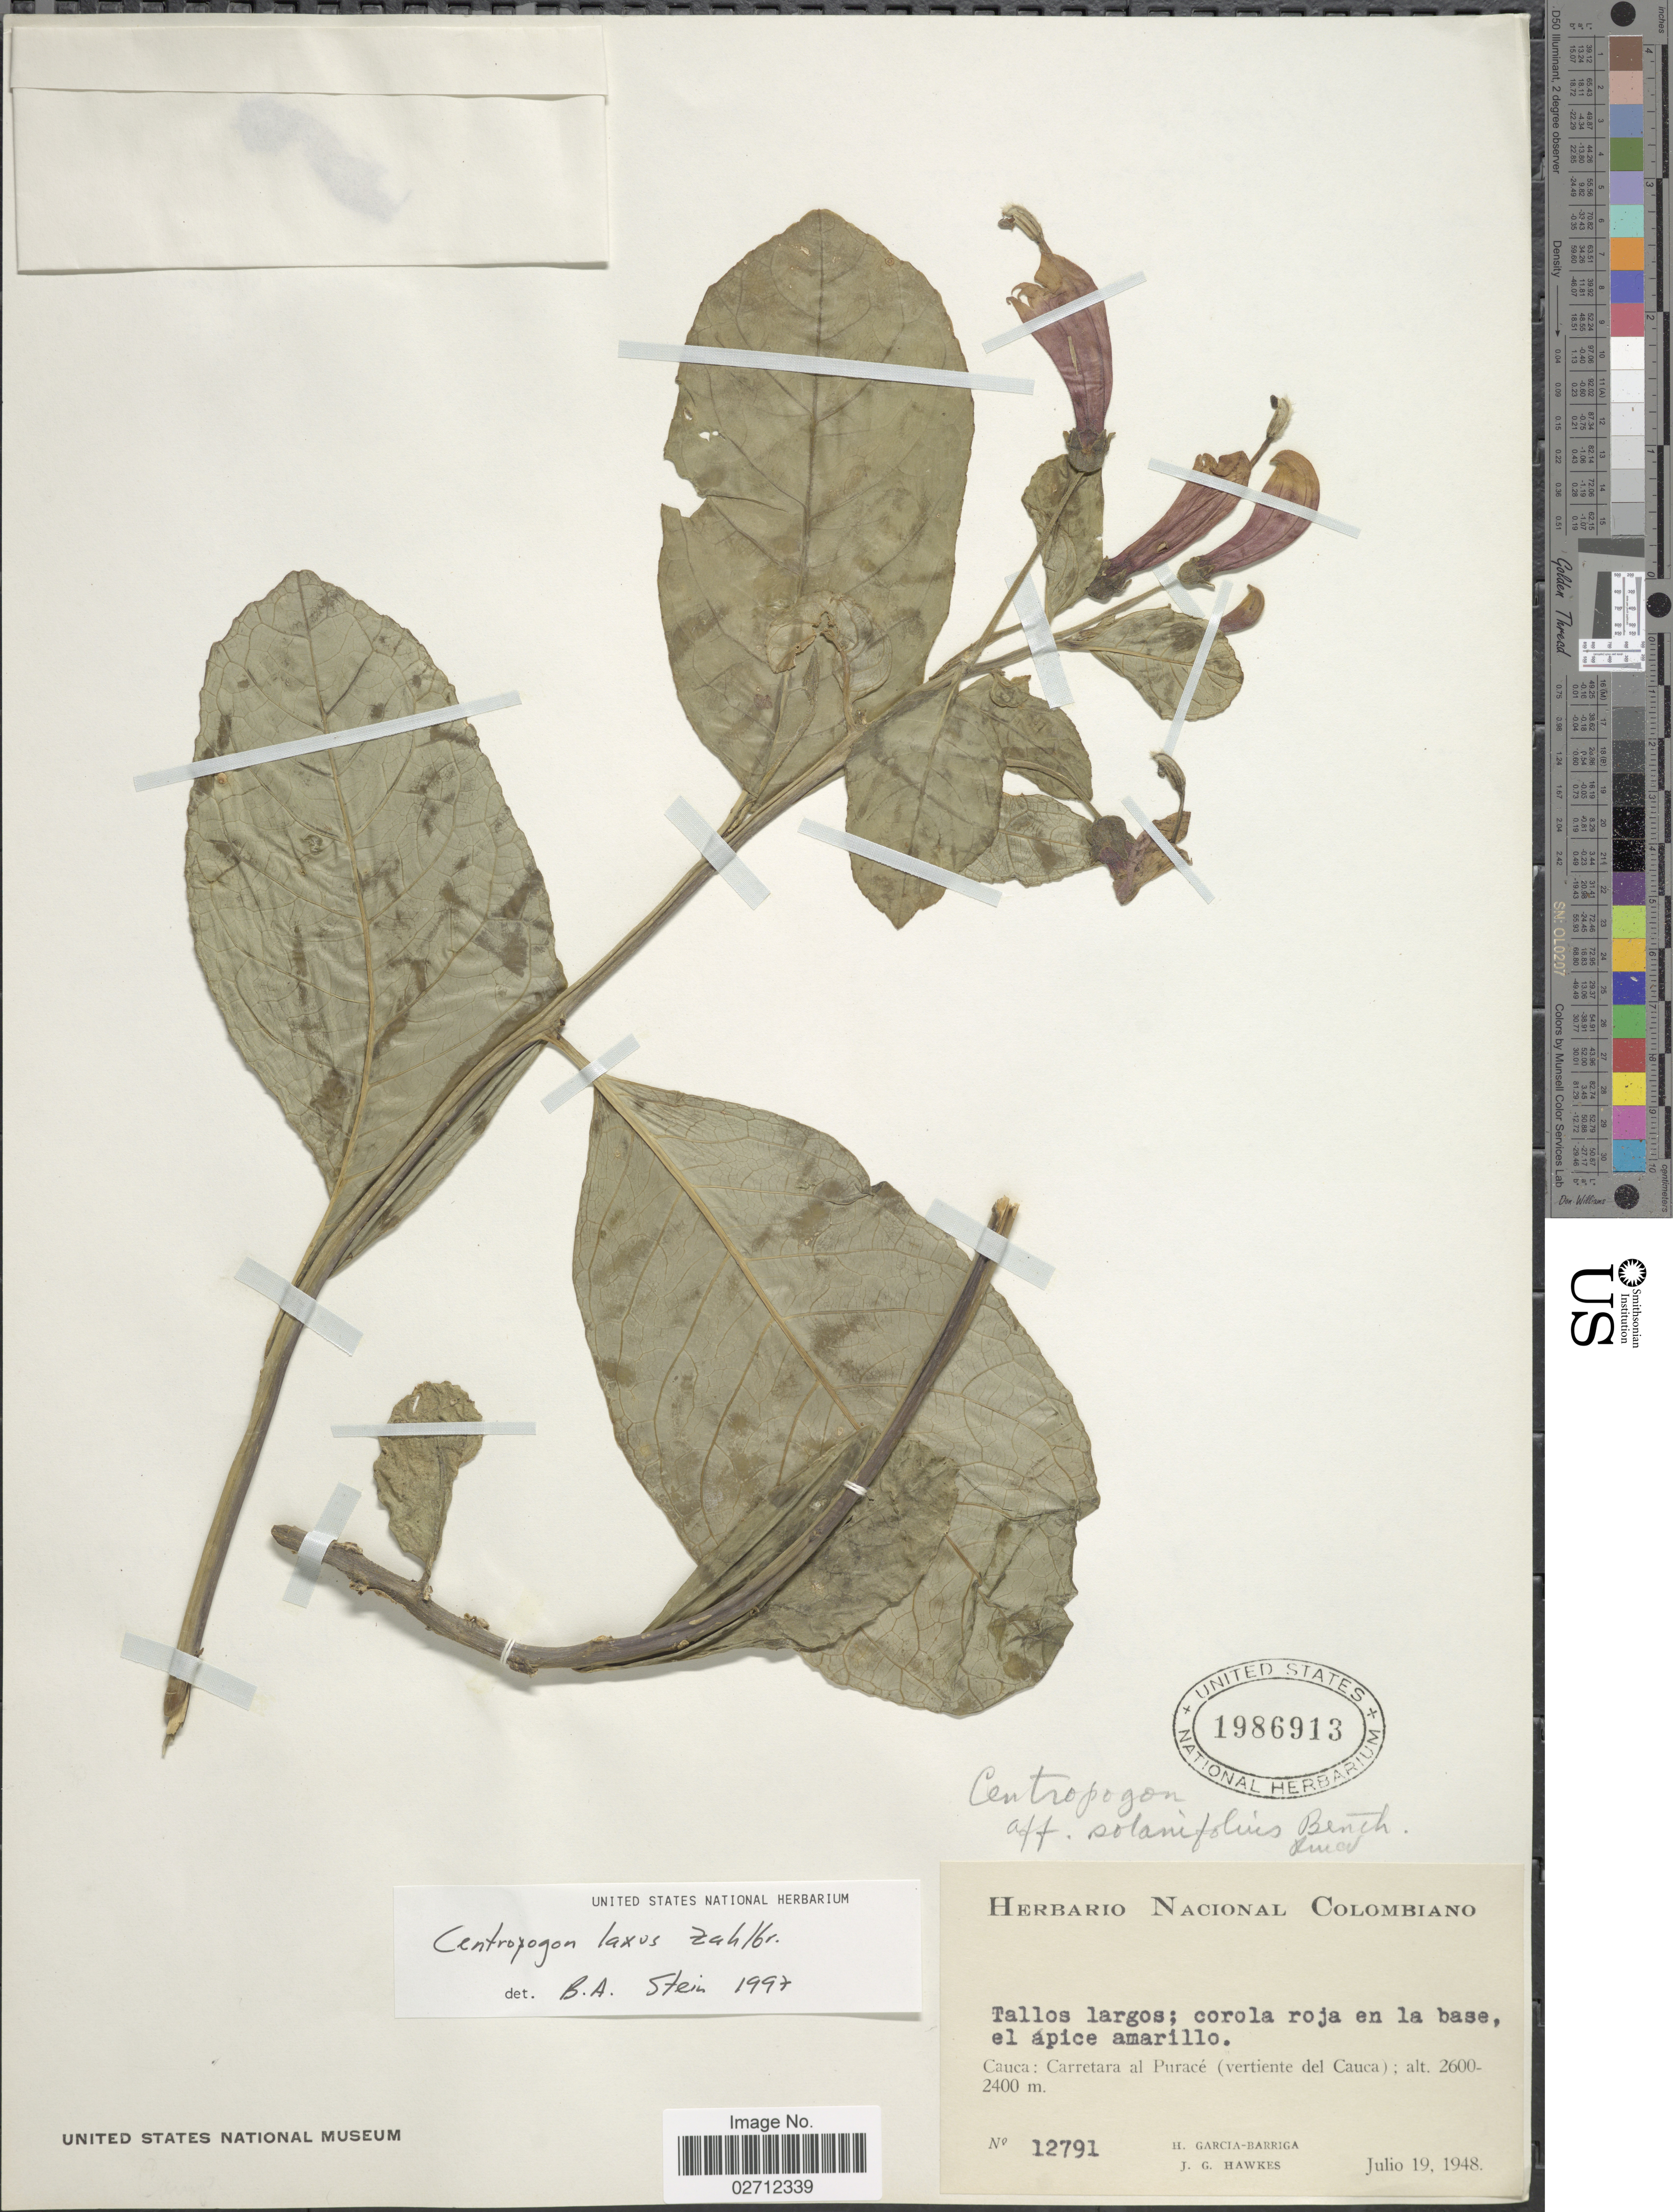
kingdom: Plantae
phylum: Tracheophyta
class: Magnoliopsida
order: Asterales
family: Campanulaceae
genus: Centropogon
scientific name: Centropogon laxus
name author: Zahlbr.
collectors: H. García Barriga & J. Hawkes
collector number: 12791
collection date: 1948-07-19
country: Colombia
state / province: Cauca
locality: Carretera al Puracé (vertiente del Cauca)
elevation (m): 2400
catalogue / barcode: US 1986913